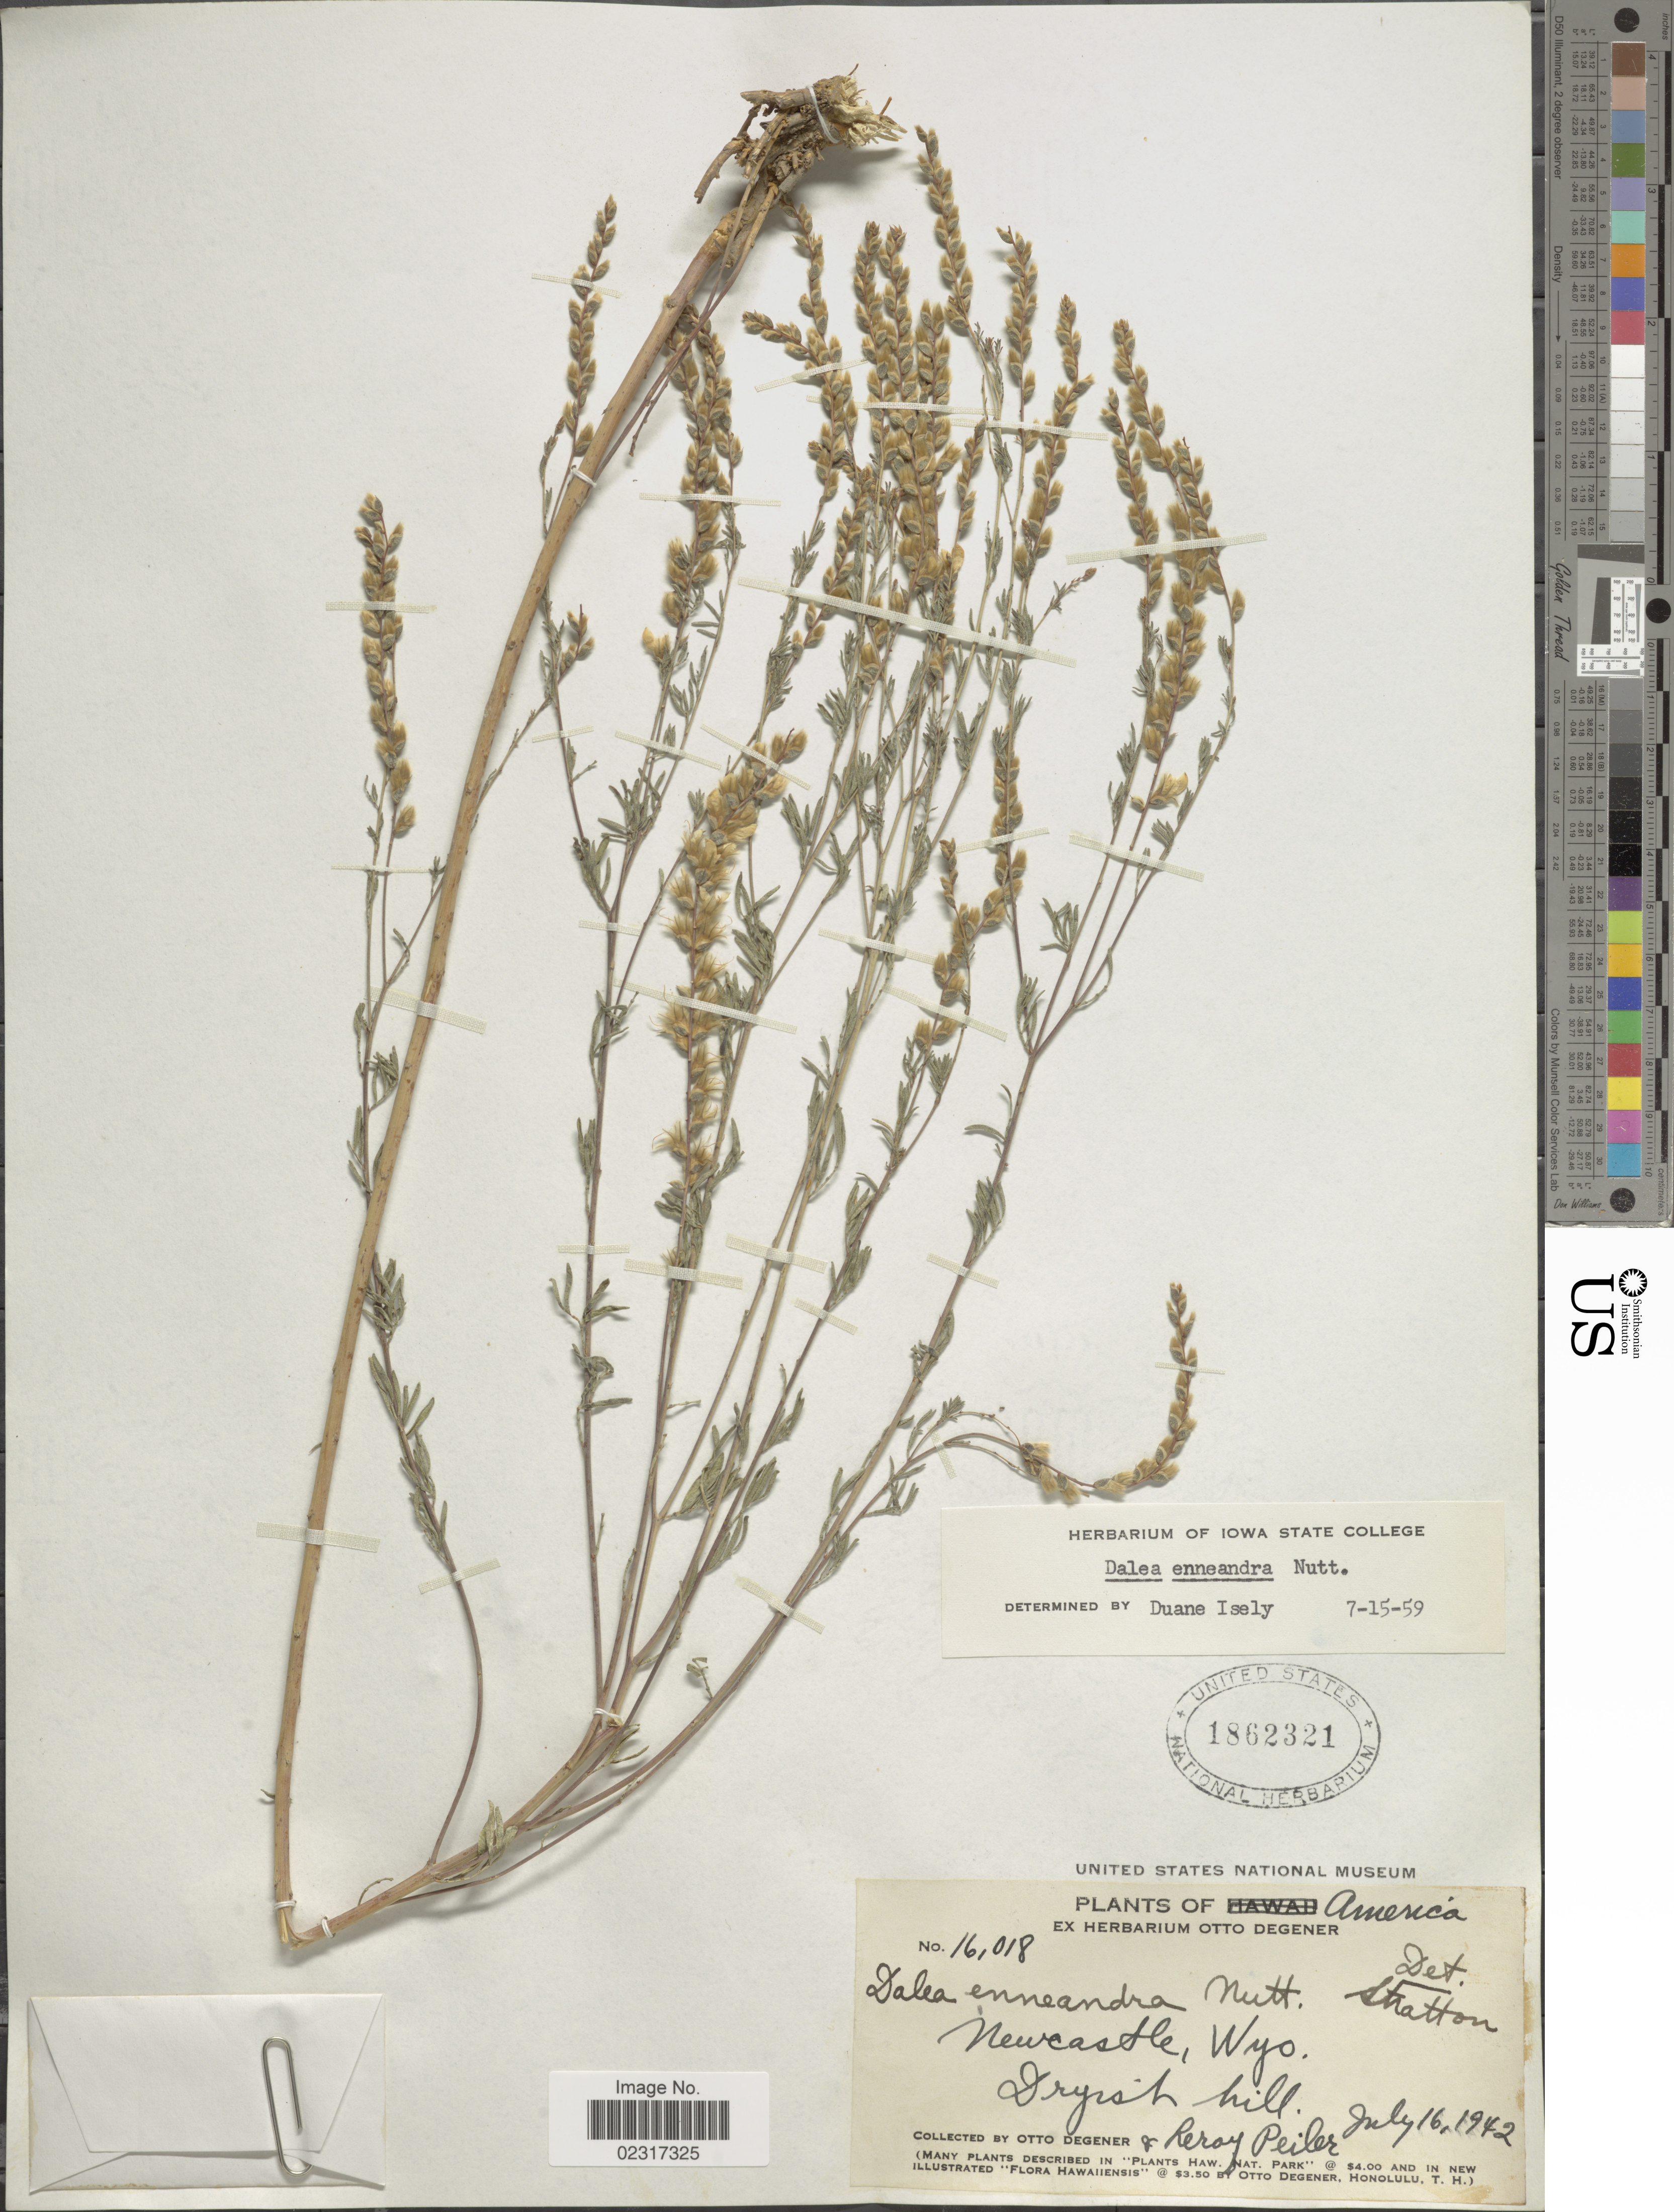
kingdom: Plantae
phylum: Tracheophyta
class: Magnoliopsida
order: Fabales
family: Fabaceae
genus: Dalea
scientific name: Dalea enneandra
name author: Nutt.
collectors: O. Degener & L. Peiler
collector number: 16018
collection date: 1942-07-16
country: United States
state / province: Wyoming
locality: Newcastle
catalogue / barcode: US 1862321